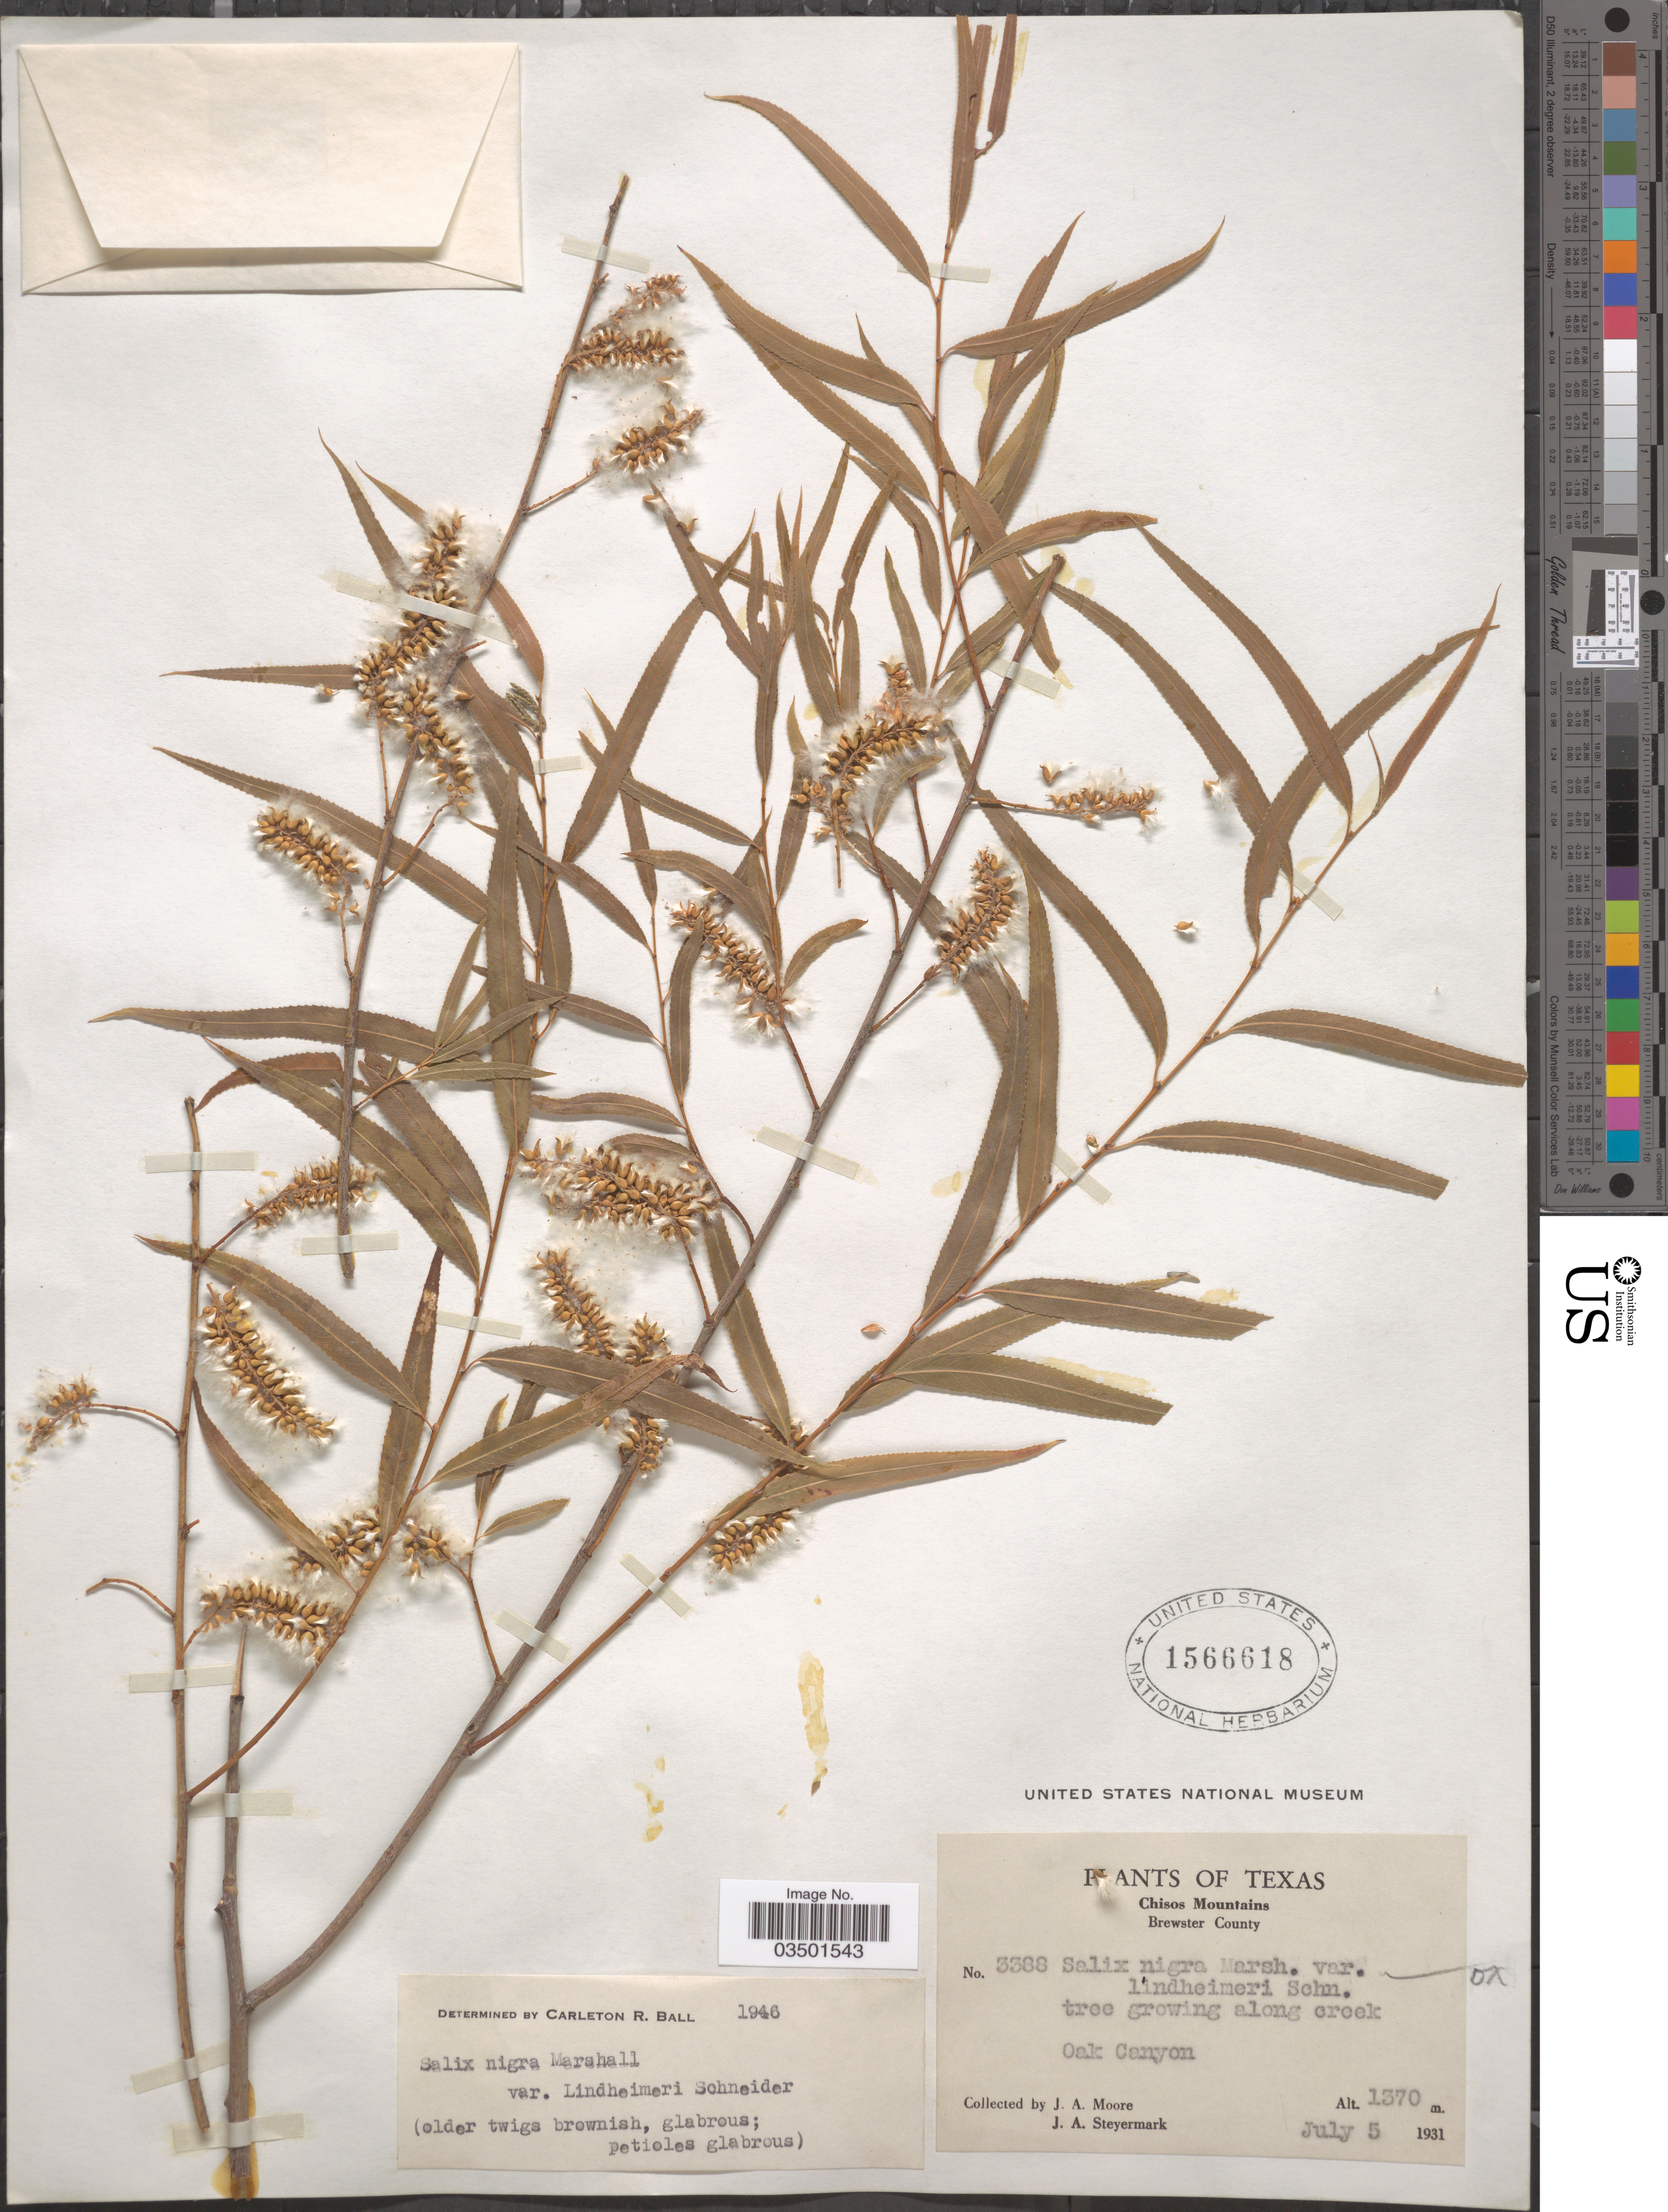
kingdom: Plantae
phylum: Tracheophyta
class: Magnoliopsida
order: Malpighiales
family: Salicaceae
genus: Salix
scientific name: Salix nigra var. lindheimeri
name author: C.K. Schneid.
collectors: J. A. Moore & J. Steyermark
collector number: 3388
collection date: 1931-07-05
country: United States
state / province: Texas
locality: Chisos Mountains, Brewster County. Oak Canyon.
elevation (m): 1370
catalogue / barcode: US 1566618